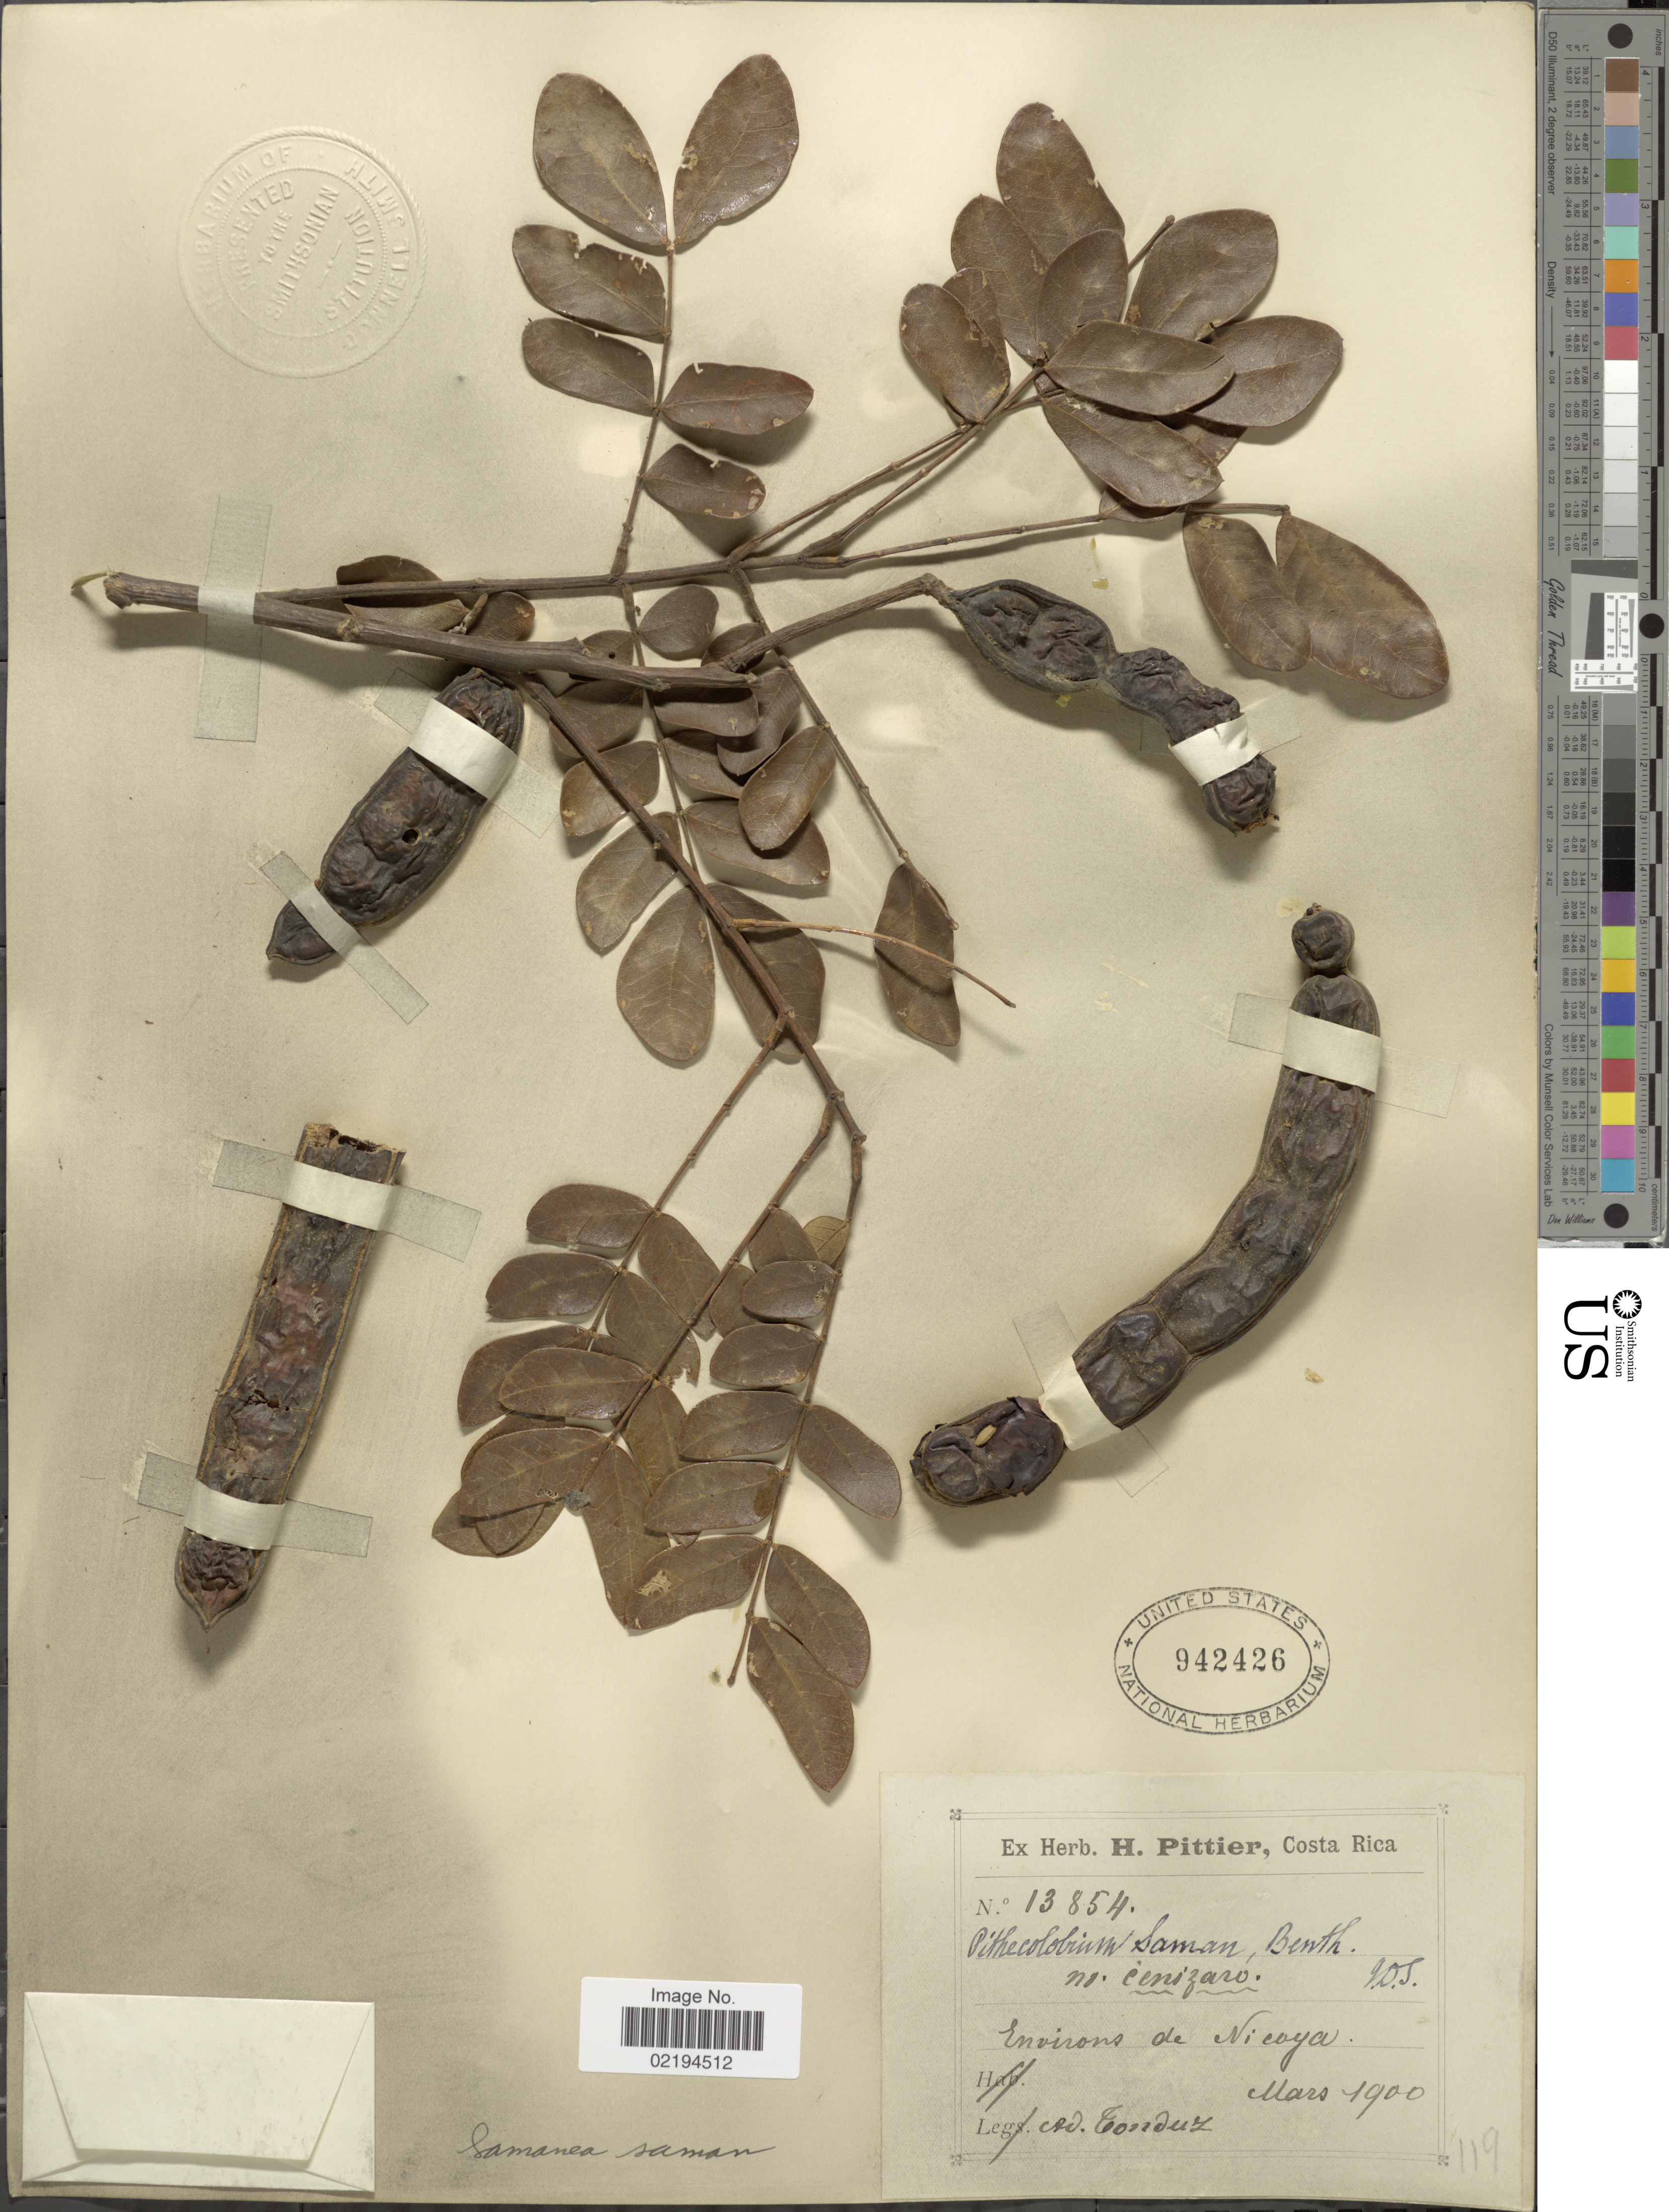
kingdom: Plantae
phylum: Tracheophyta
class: Magnoliopsida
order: Fabales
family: Fabaceae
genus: Samanea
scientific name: Samanea saman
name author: (Jacq.) Merr.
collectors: A. Tonduz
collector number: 13854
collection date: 1900-03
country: Costa Rica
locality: Environs de Nicoya.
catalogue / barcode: US 942426